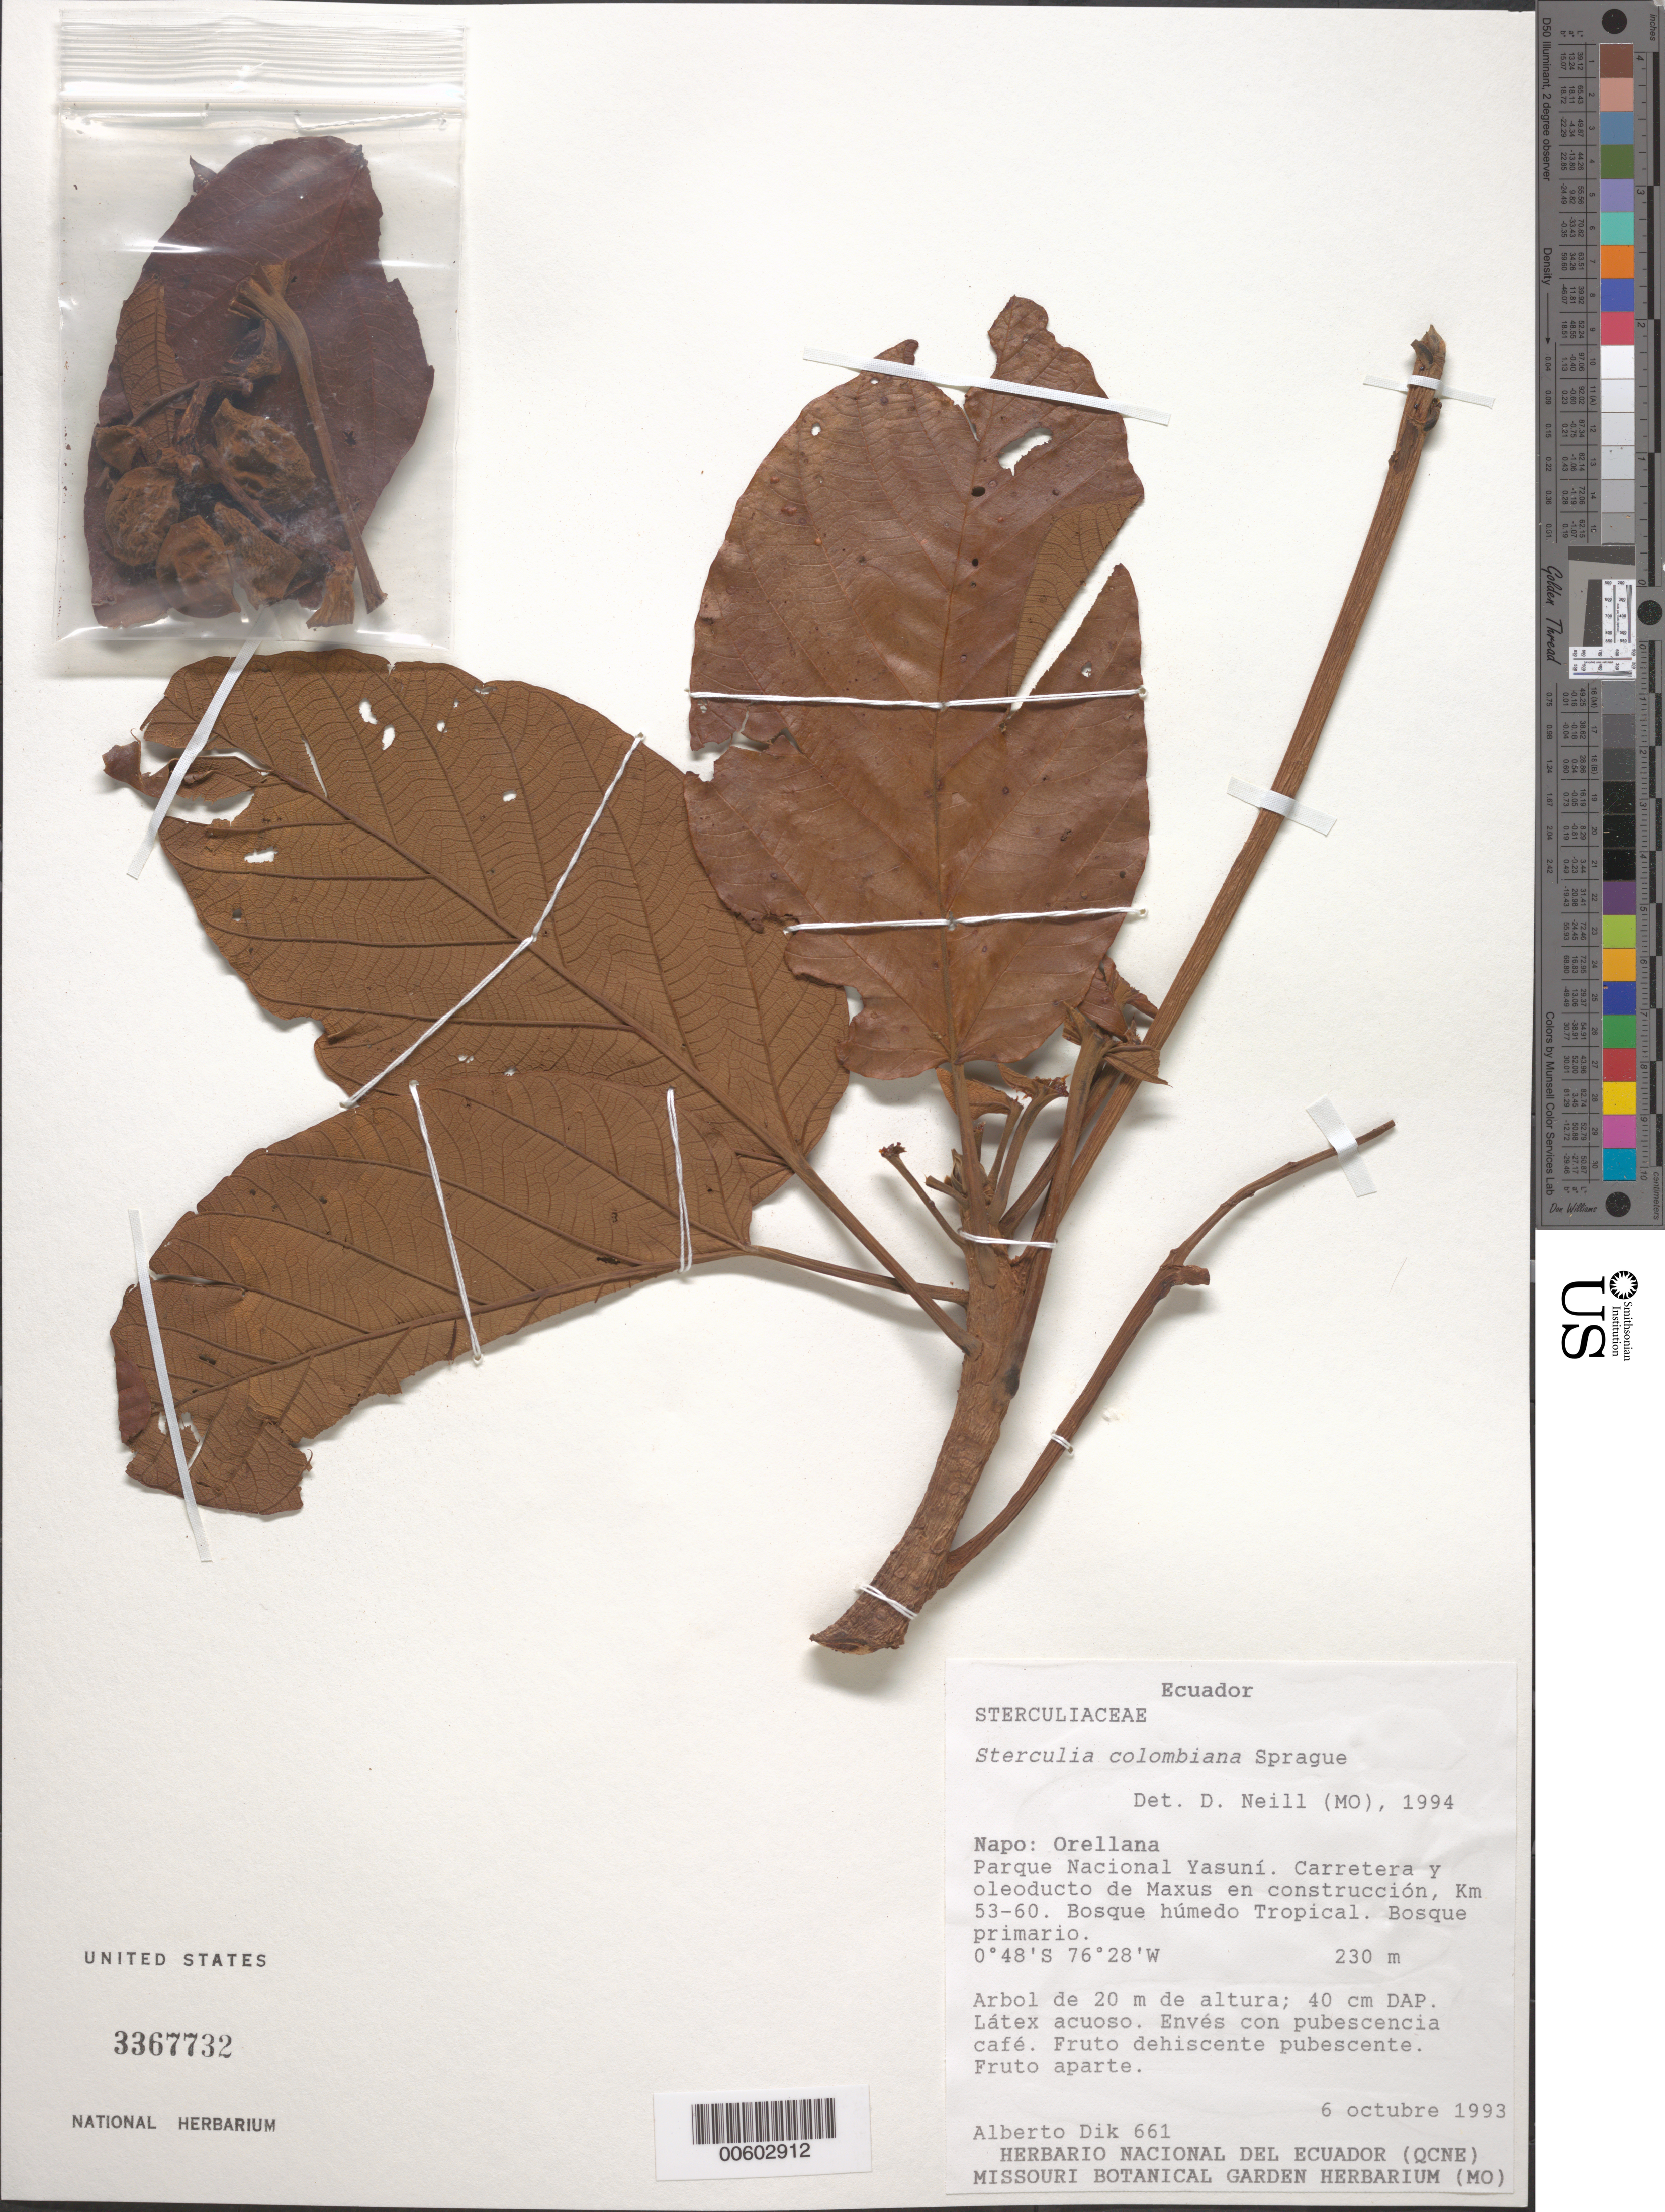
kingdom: Plantae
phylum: Tracheophyta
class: Magnoliopsida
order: Malvales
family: Malvaceae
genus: Sterculia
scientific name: Sterculia colombiana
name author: Sprague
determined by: Neill, David Alan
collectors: A. Dik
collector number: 661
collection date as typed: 06 Oct 1993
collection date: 1993-10-06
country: Ecuador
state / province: Napo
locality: Orellana. Parque Nacional Yasuní, Carretera y oleoducto de Maxus en construcción, km 53-60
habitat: Bosque húmedo tropical, bosque primario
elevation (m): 230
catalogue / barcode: US 3367732